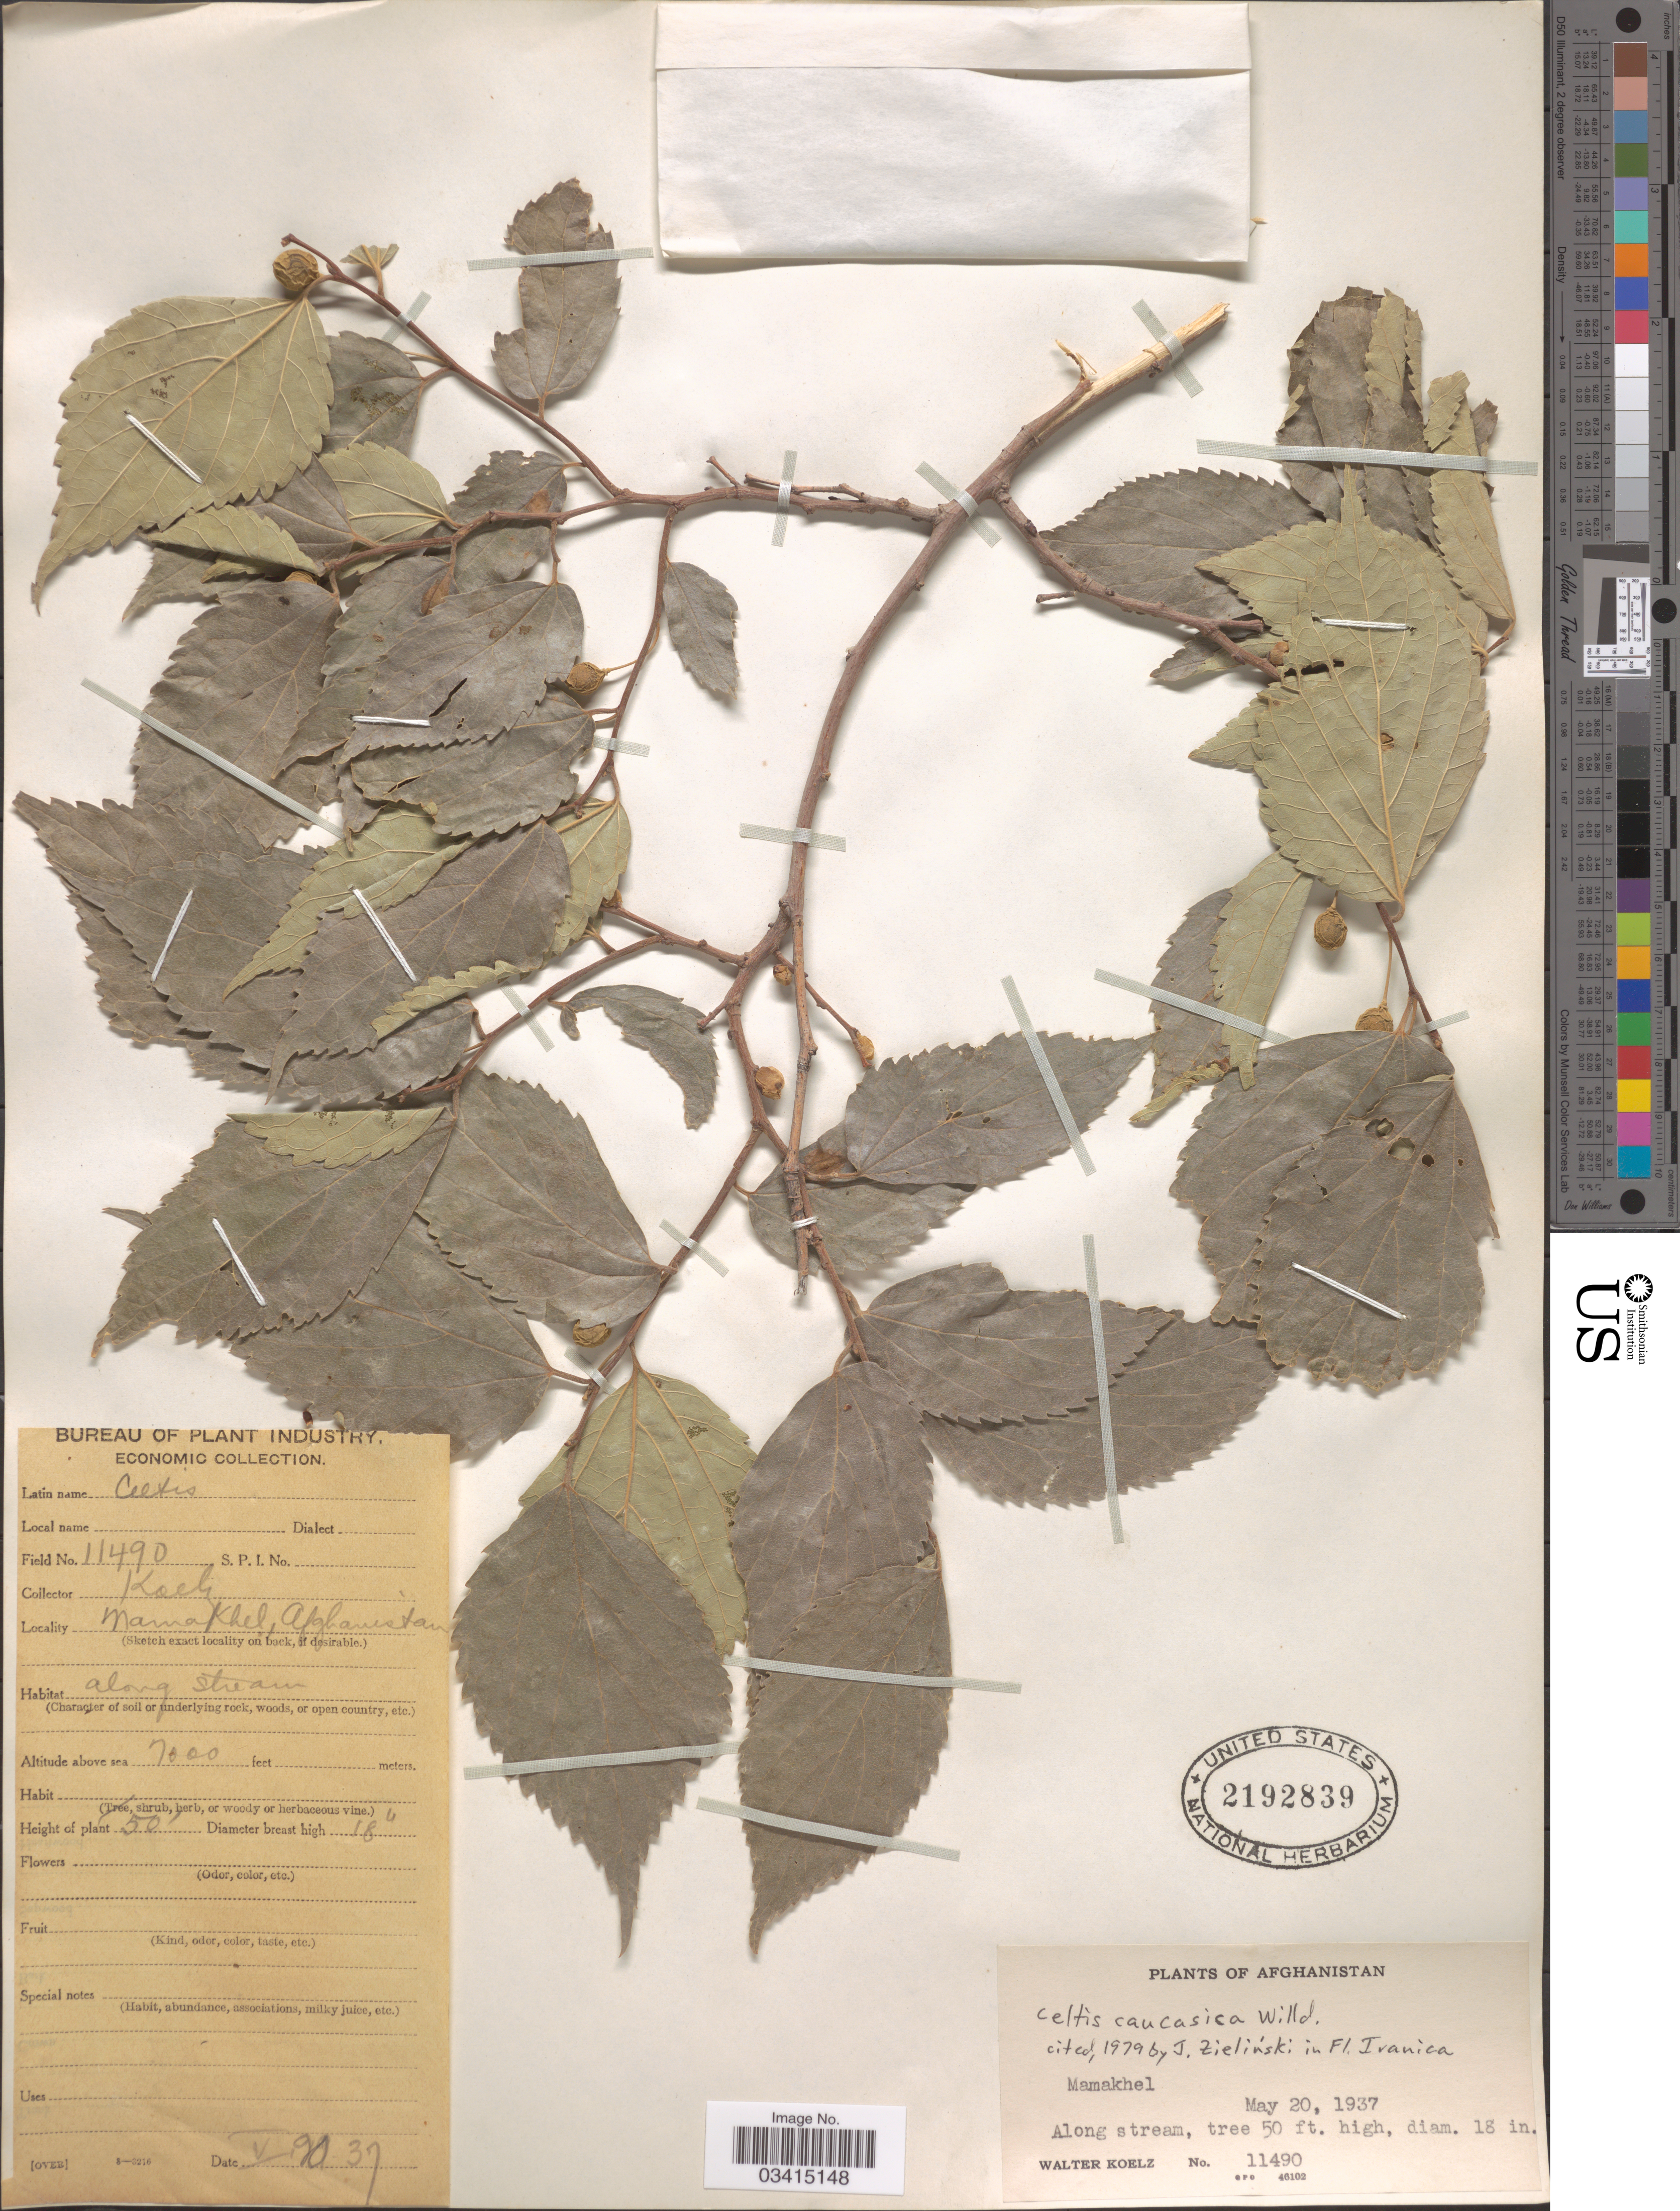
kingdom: Plantae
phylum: Tracheophyta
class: Magnoliopsida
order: Rosales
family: Cannabaceae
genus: Celtis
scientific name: Celtis caucasica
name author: Willd.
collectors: W. N. Koelz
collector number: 11490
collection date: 1937-05-20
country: Afghanistan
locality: Mamakhel.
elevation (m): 2134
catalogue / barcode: US 2192839